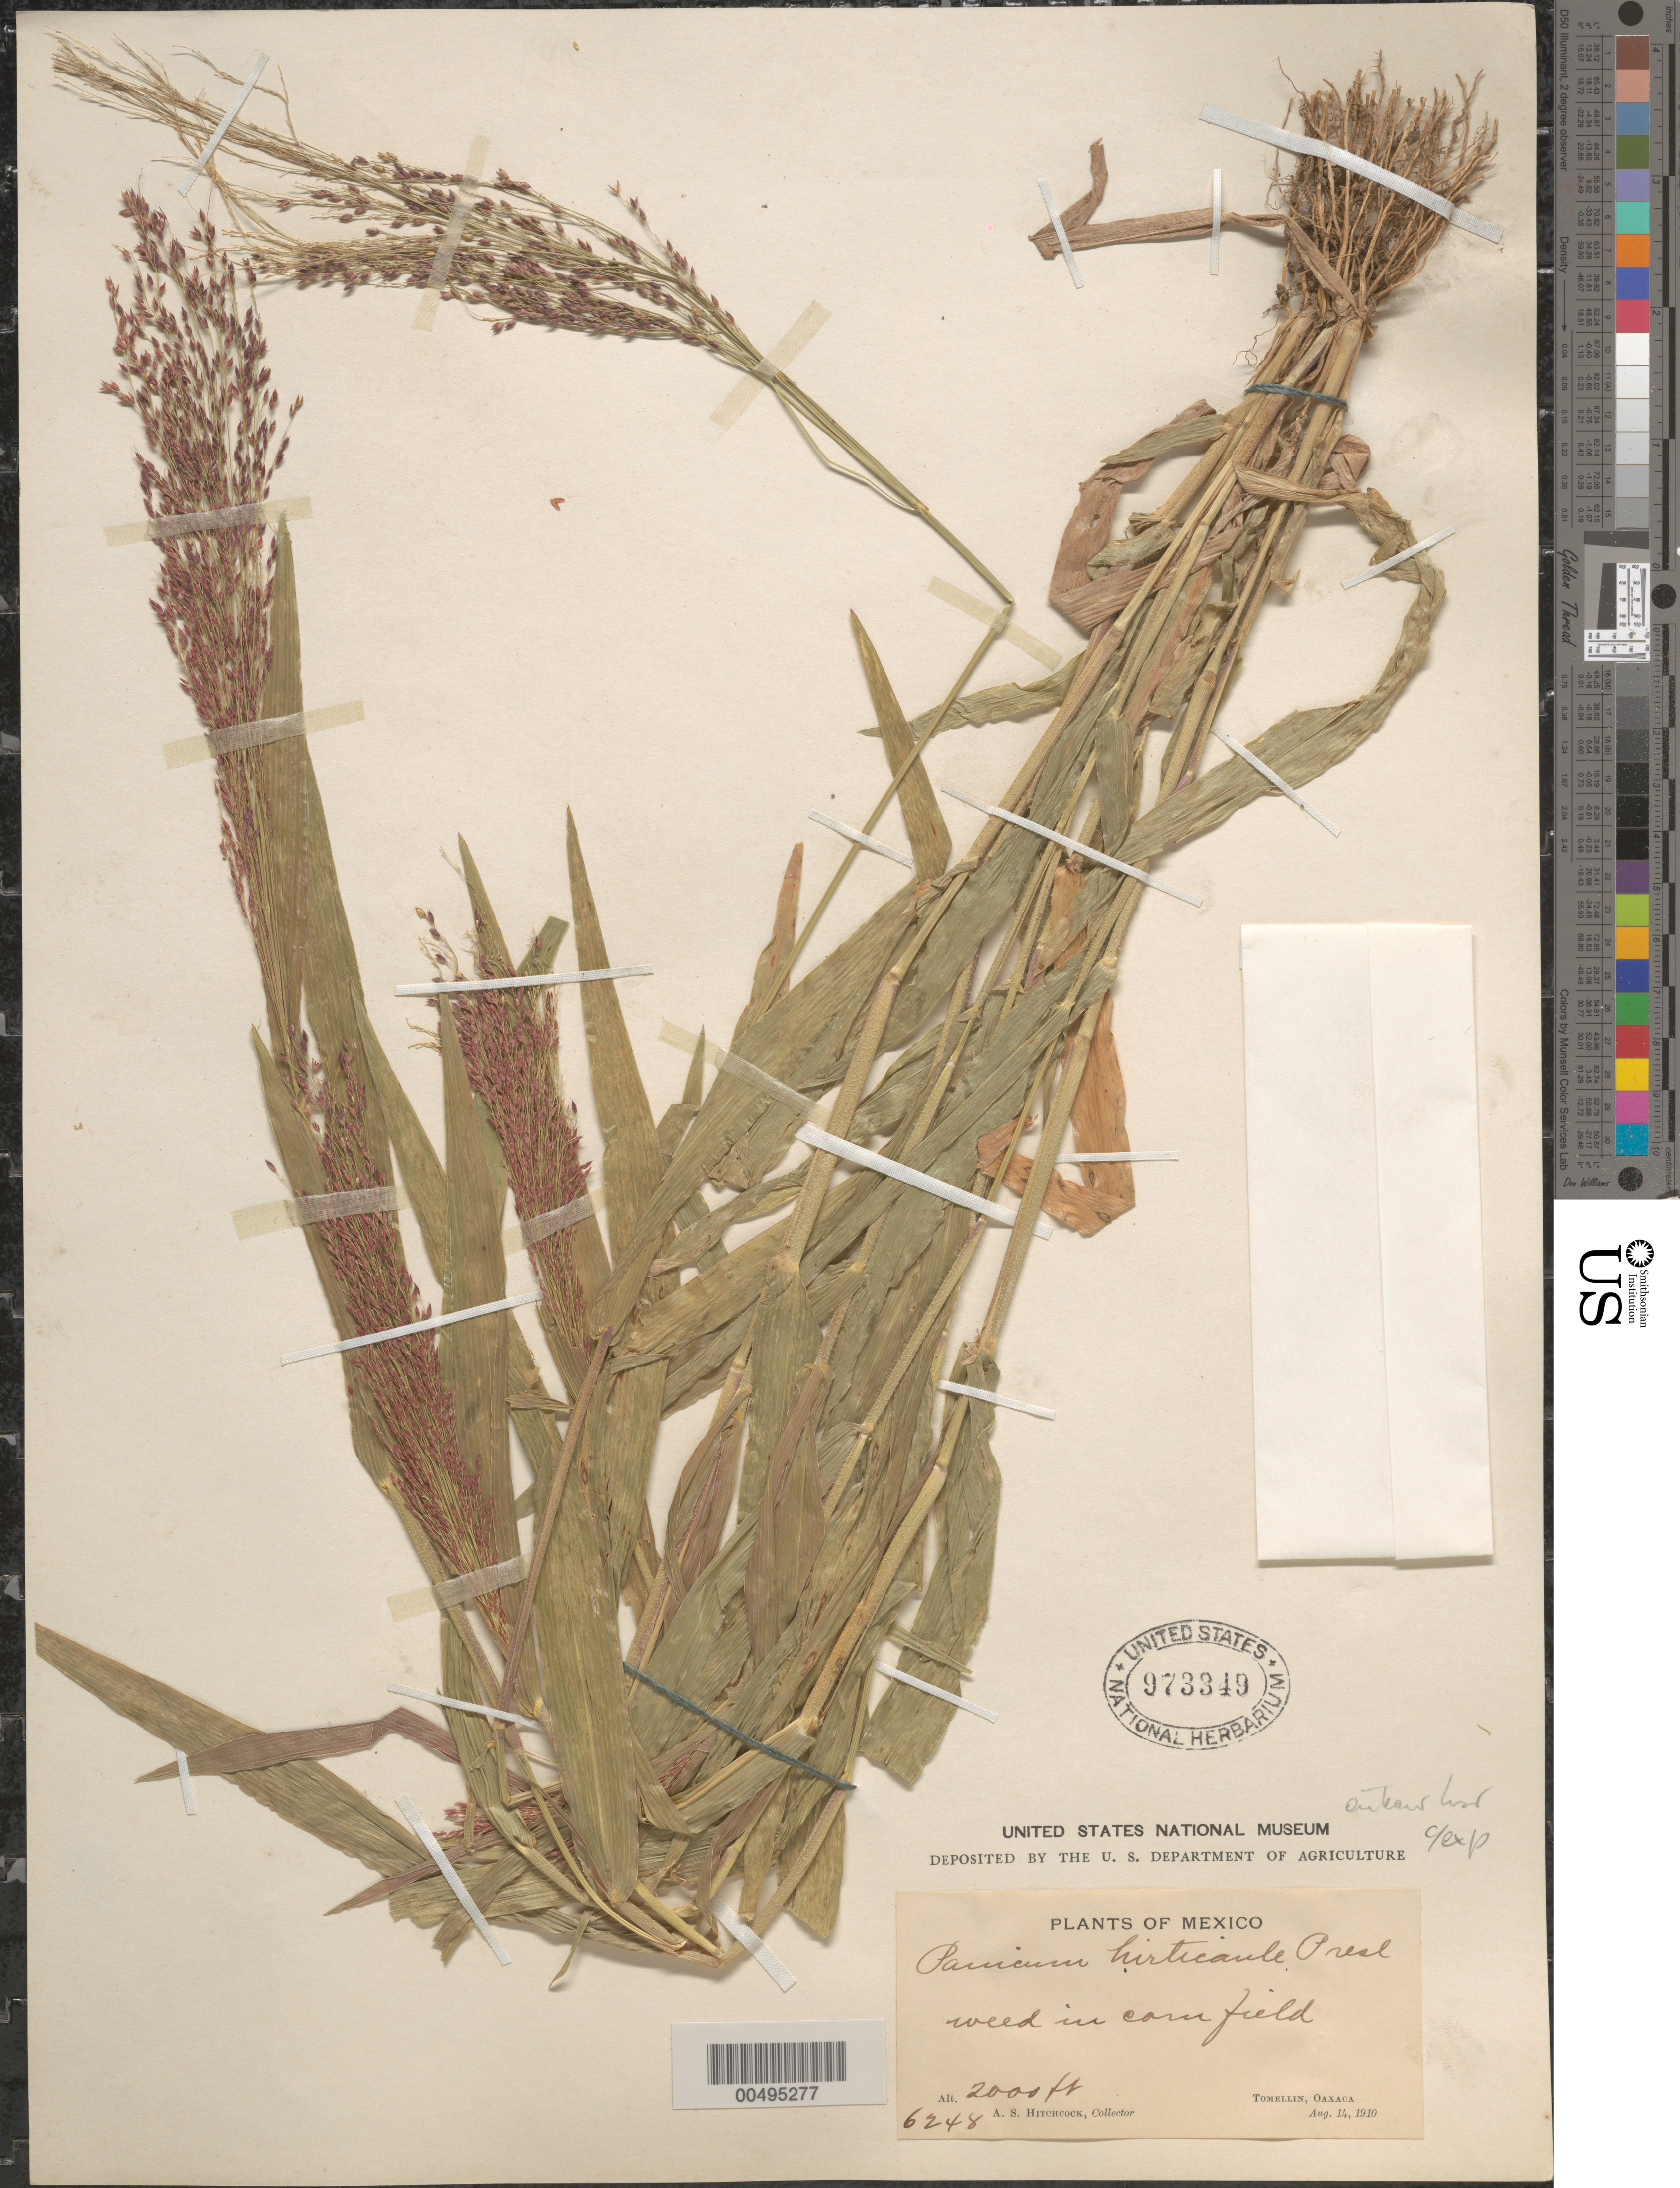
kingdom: Plantae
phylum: Tracheophyta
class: Liliopsida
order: Poales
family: Poaceae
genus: Panicum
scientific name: Panicum hirticaule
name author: J. Presl in C. Presl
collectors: A. S. Hitchcock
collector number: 6248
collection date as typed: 14 Aug 1910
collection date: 1910-08-14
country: Mexico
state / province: Oaxaca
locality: Tomellin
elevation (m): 610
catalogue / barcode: US 973349